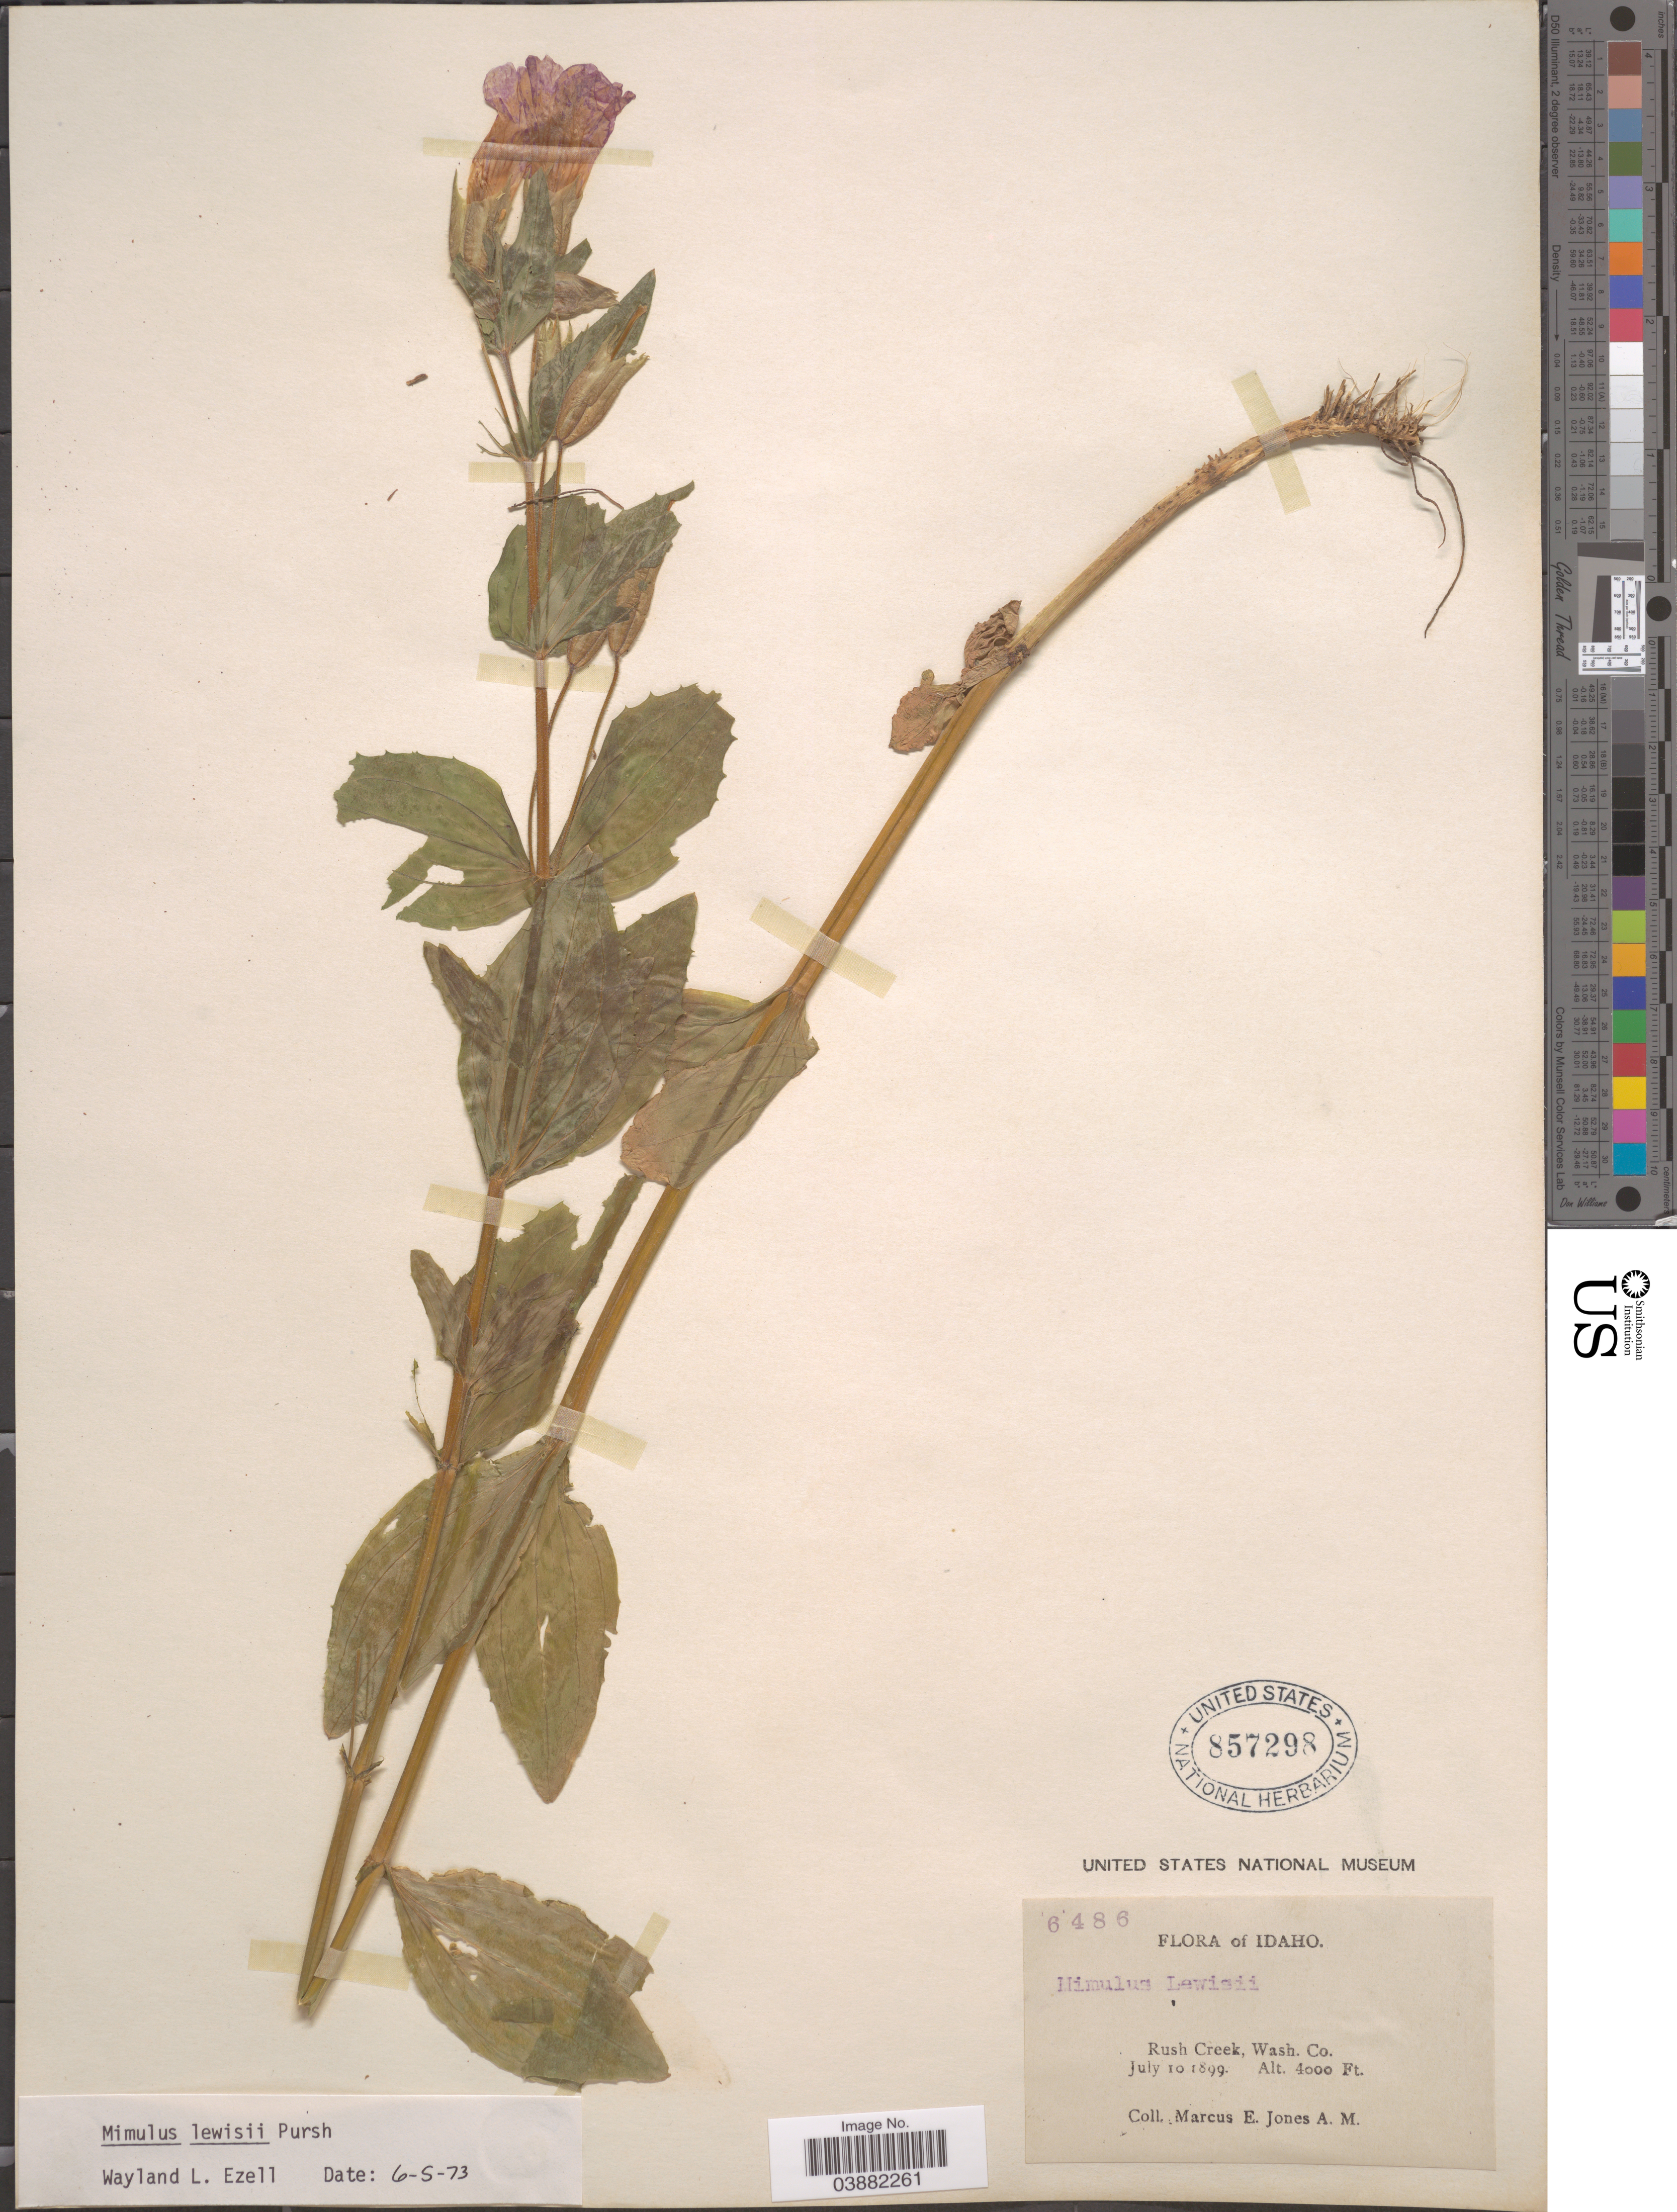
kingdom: Plantae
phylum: Tracheophyta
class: Magnoliopsida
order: Lamiales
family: Phrymaceae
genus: Mimulus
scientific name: Mimulus lewisii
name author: Pursh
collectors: M. E. Jones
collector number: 6486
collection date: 1899-07-10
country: United States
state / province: Idaho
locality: Rush Creek, Wash. Co.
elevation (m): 1219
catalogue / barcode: US 857298